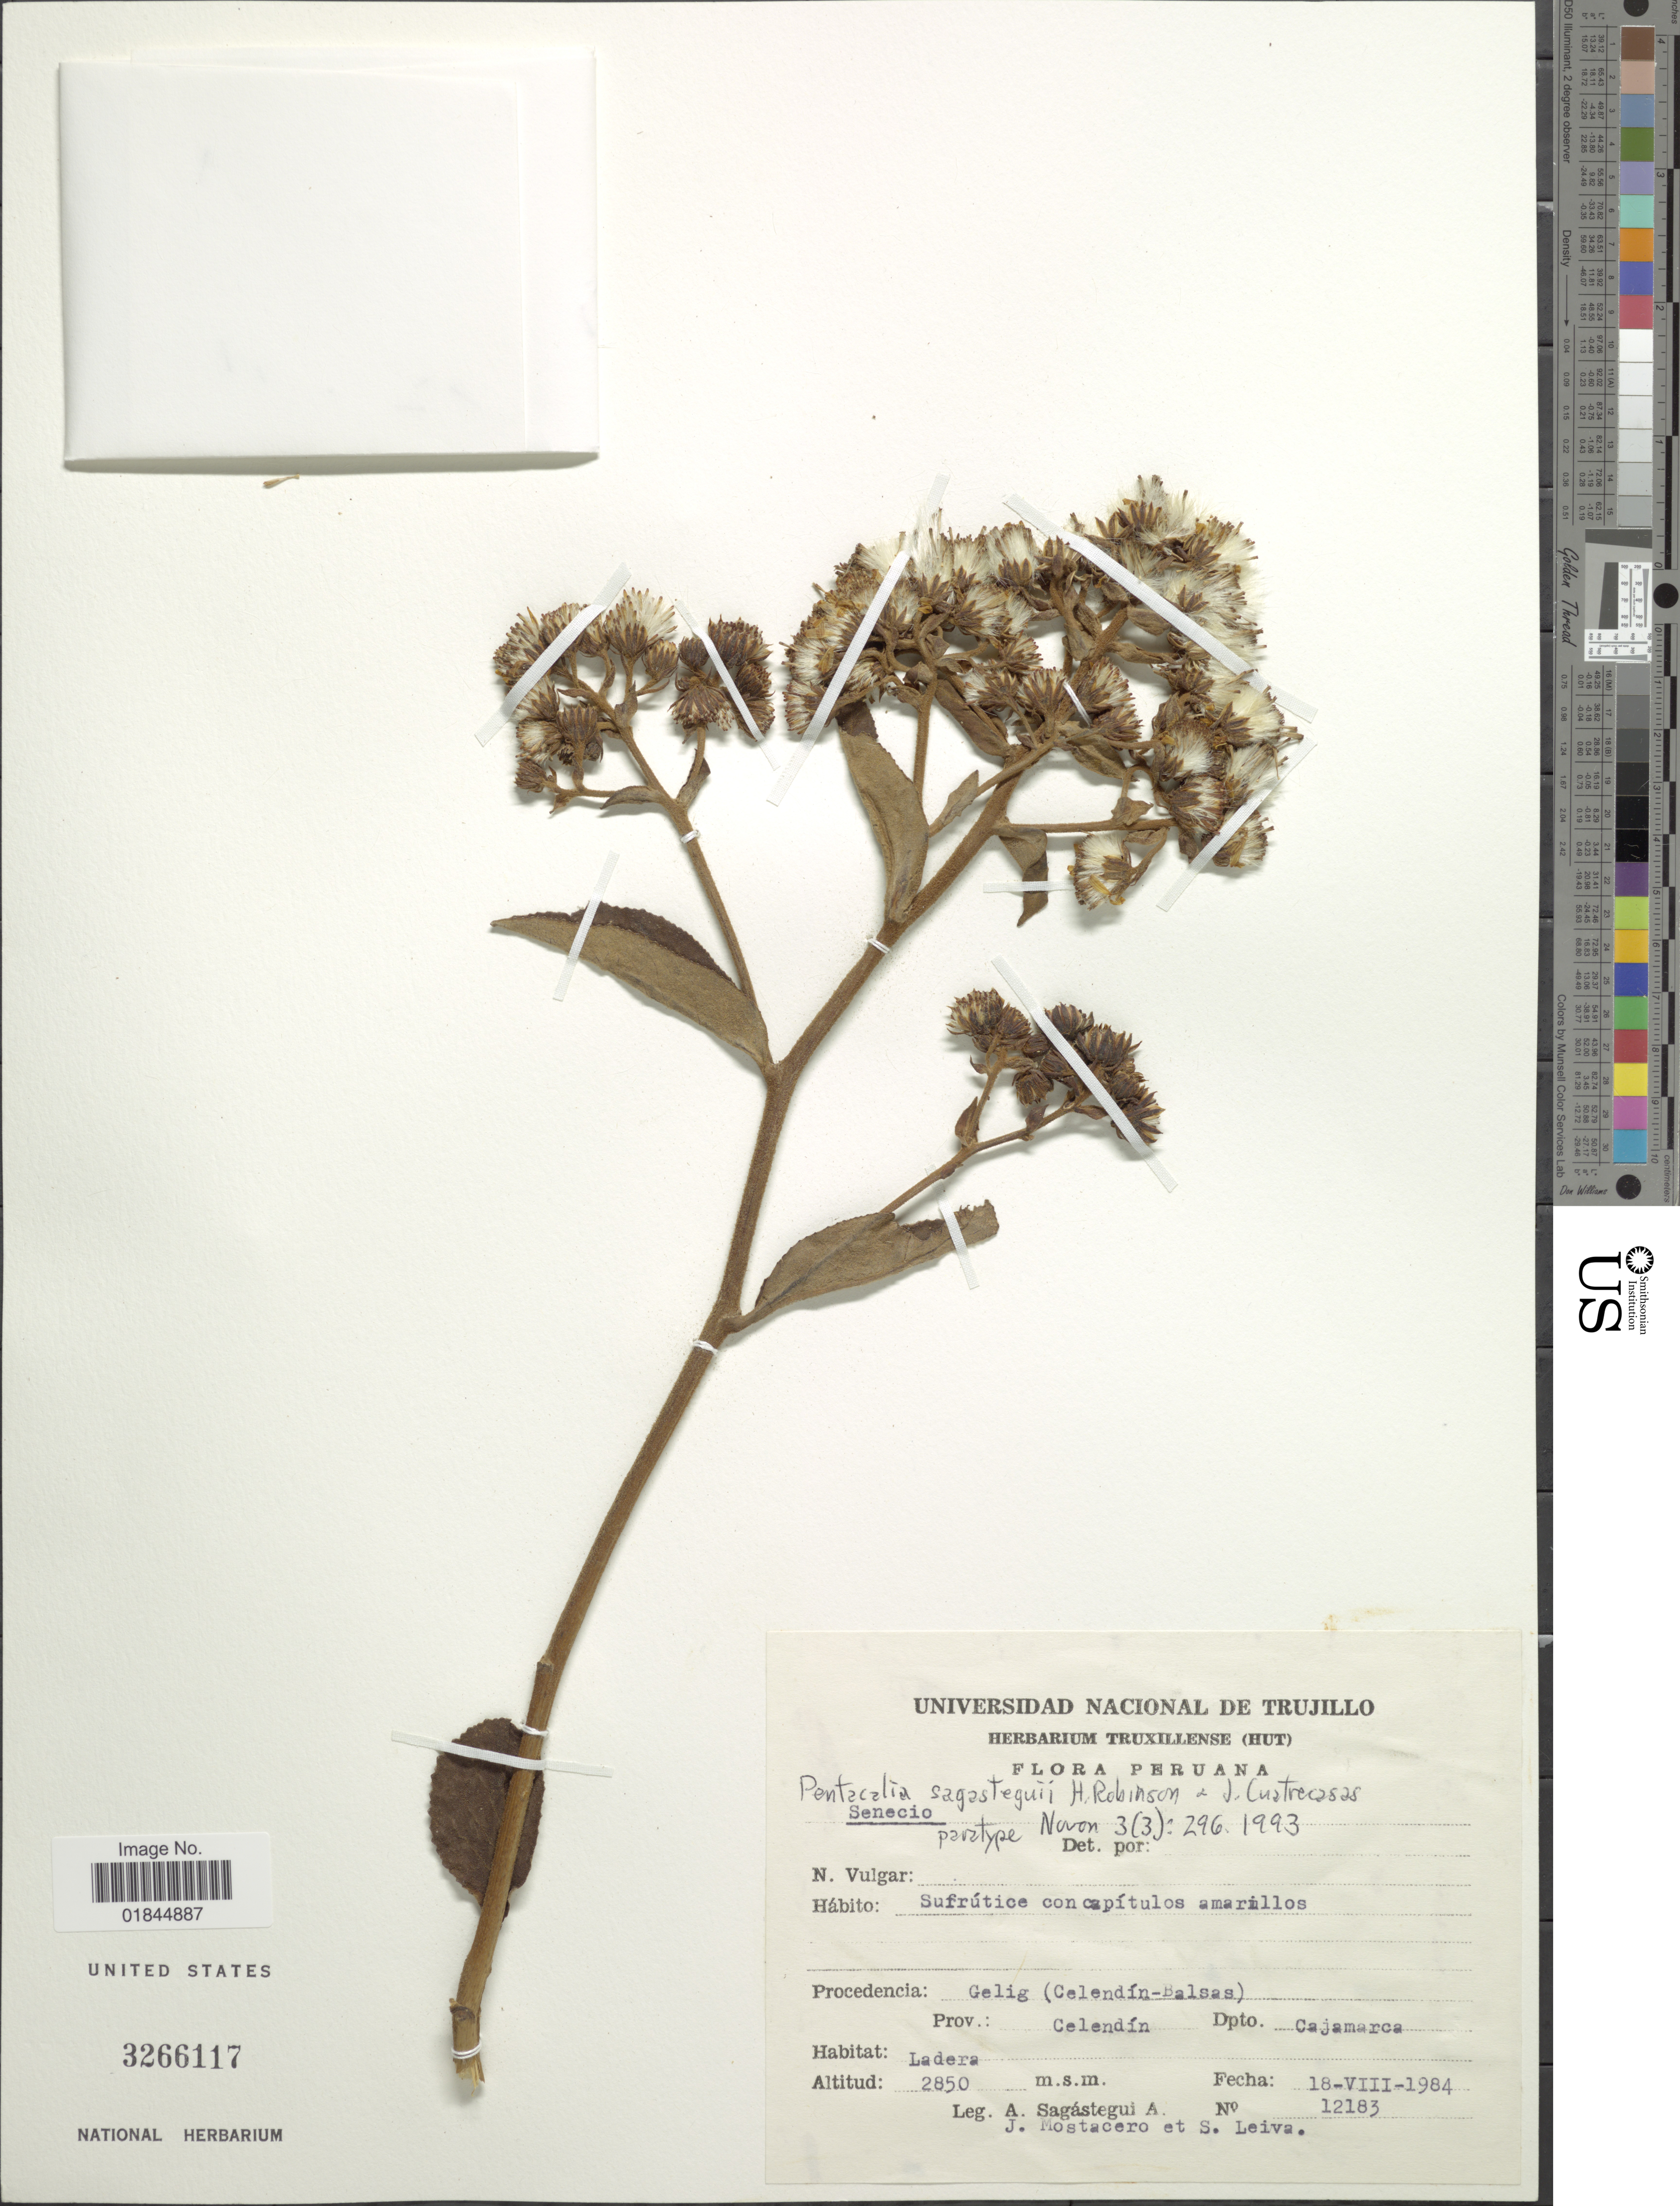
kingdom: Plantae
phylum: Tracheophyta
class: Magnoliopsida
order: Asterales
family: Asteraceae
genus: Pentacalia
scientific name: Pentacalia sagastegui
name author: H. Rob. & Cuatrec.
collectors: A. Sagástegui A., J. Mostacero & S. Leiva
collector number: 12183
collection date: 1984-08-18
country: Peru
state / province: Cajamarca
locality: Geli (Celendin-Balsas). Prov.: Celendin. Dpto.: Cajamarca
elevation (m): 2850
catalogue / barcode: US 3266117